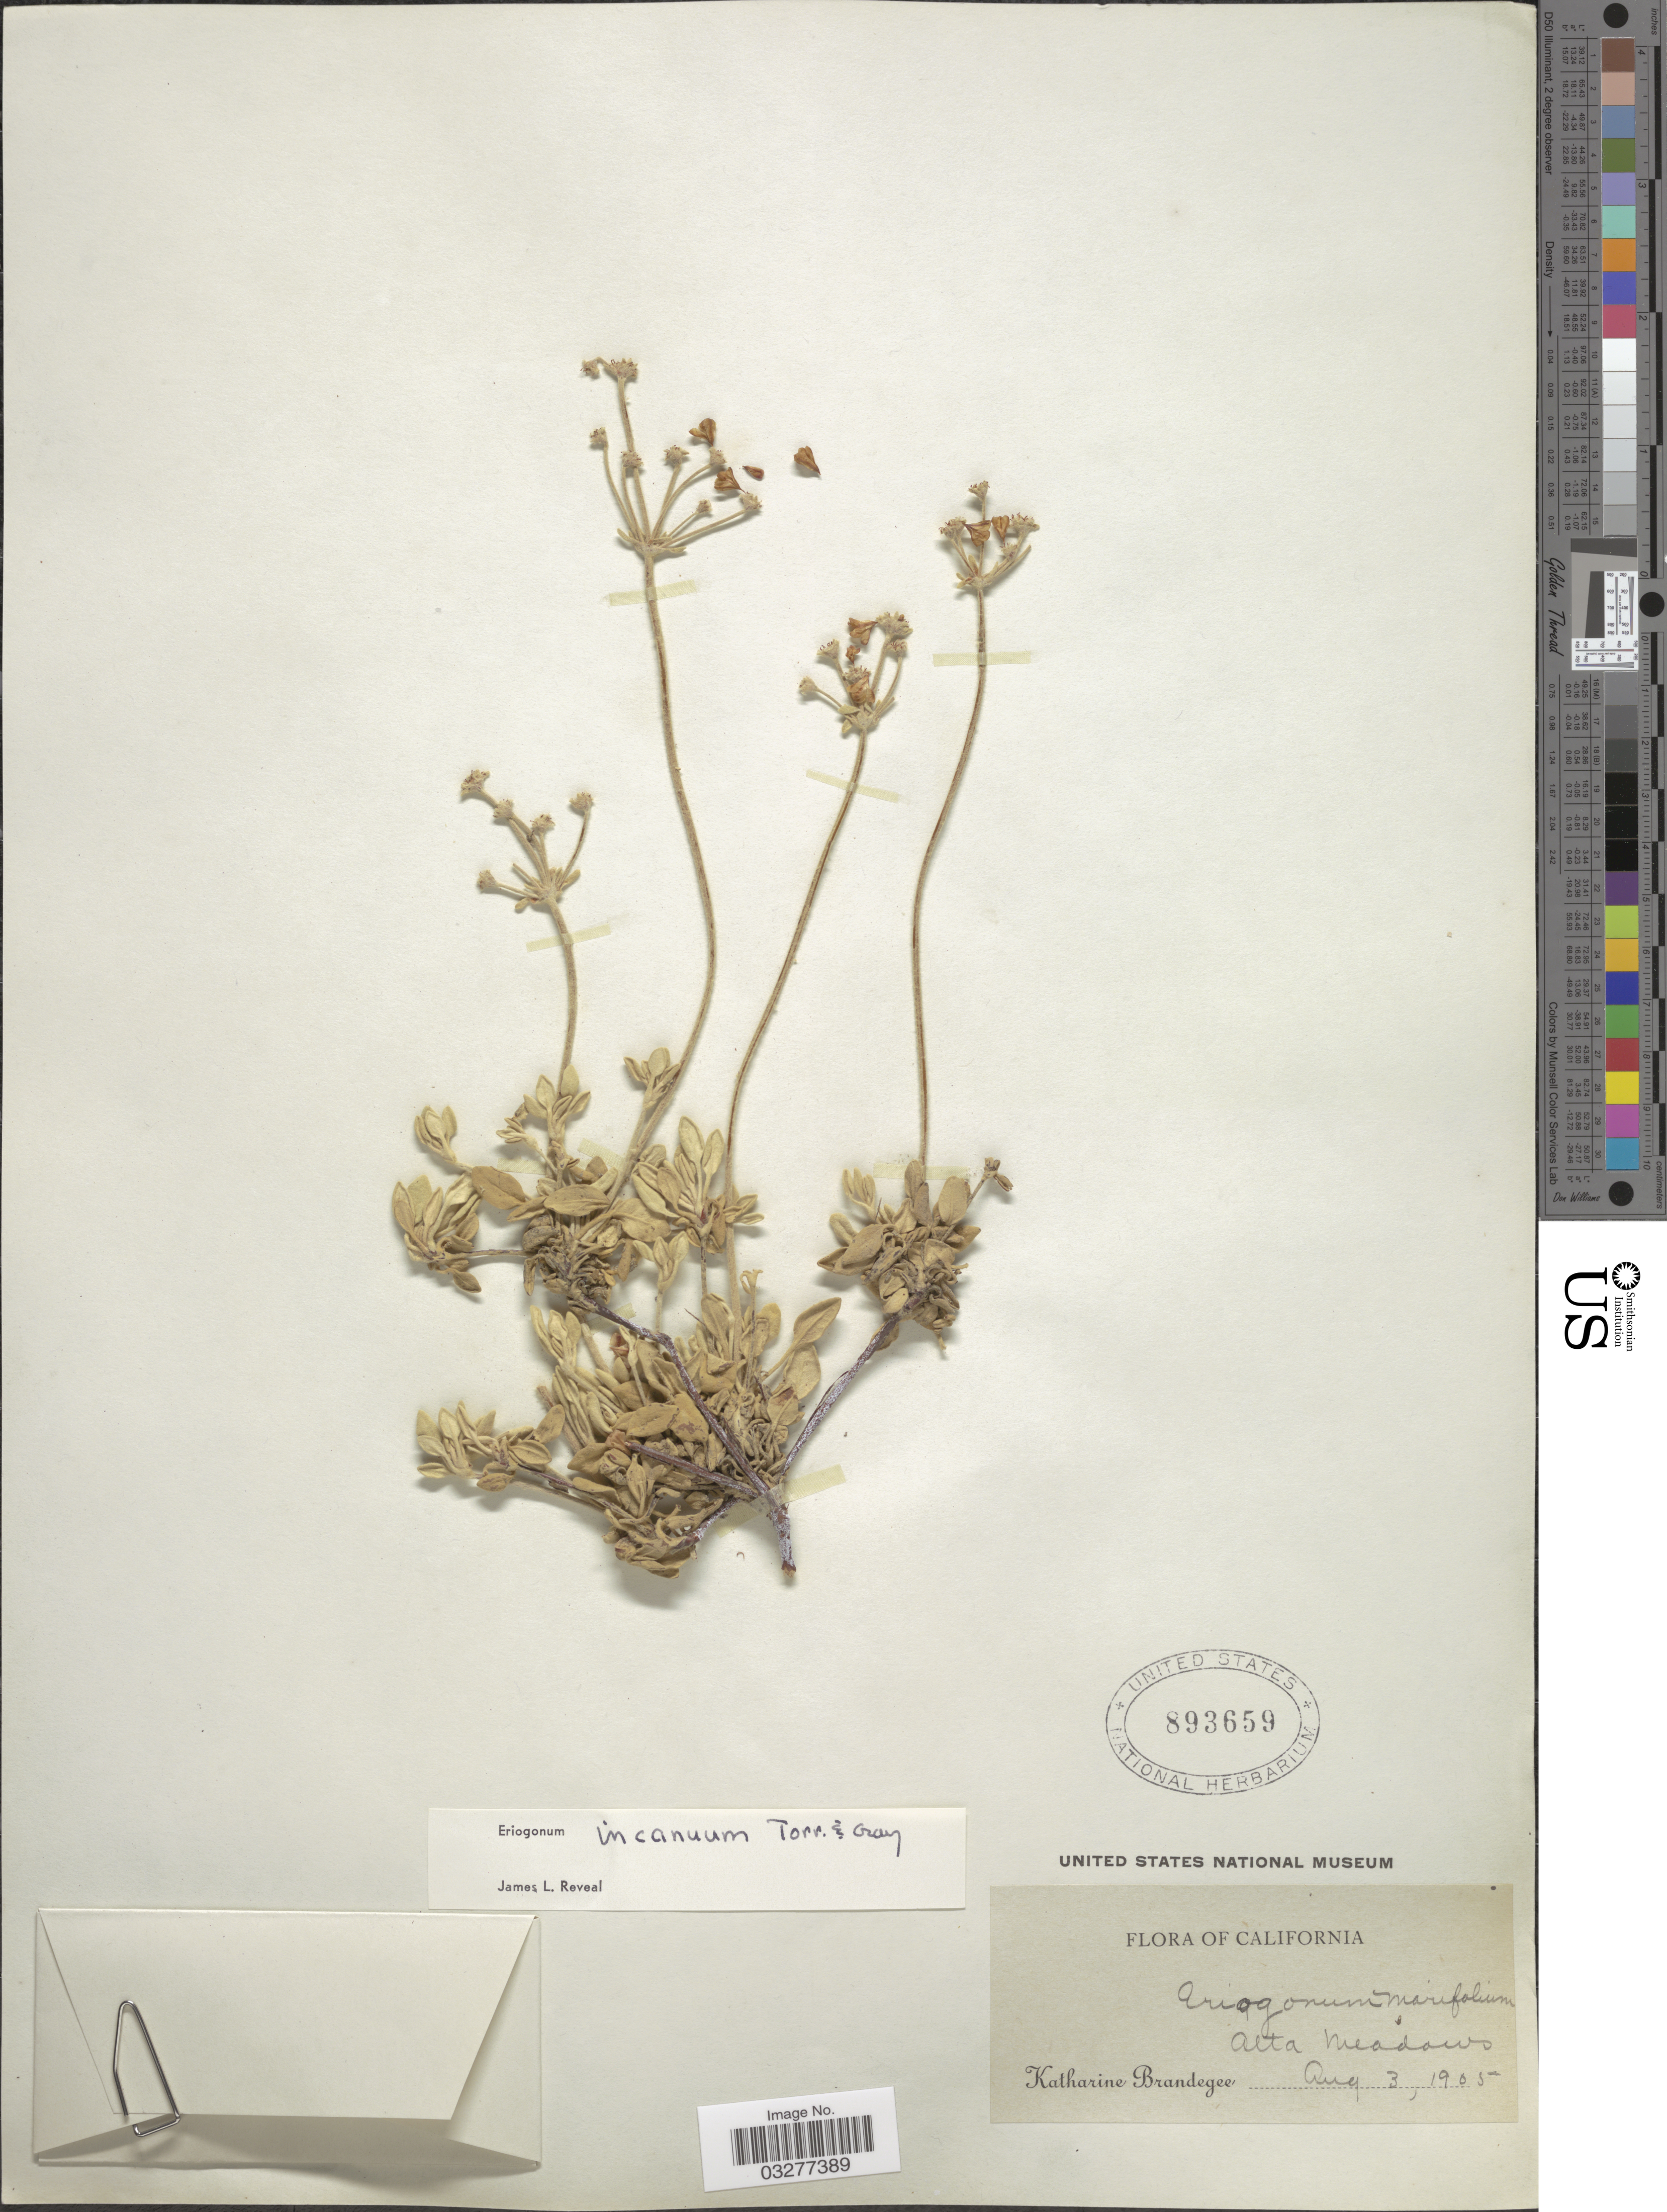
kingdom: Plantae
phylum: Tracheophyta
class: Magnoliopsida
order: Caryophyllales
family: Polygonaceae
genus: Eriogonum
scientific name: Eriogonum incanum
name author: Torr. & A. Gray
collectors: M. K. Brandegee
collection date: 1905-08-03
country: United States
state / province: California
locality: Alta Meadows.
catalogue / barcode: US 893659